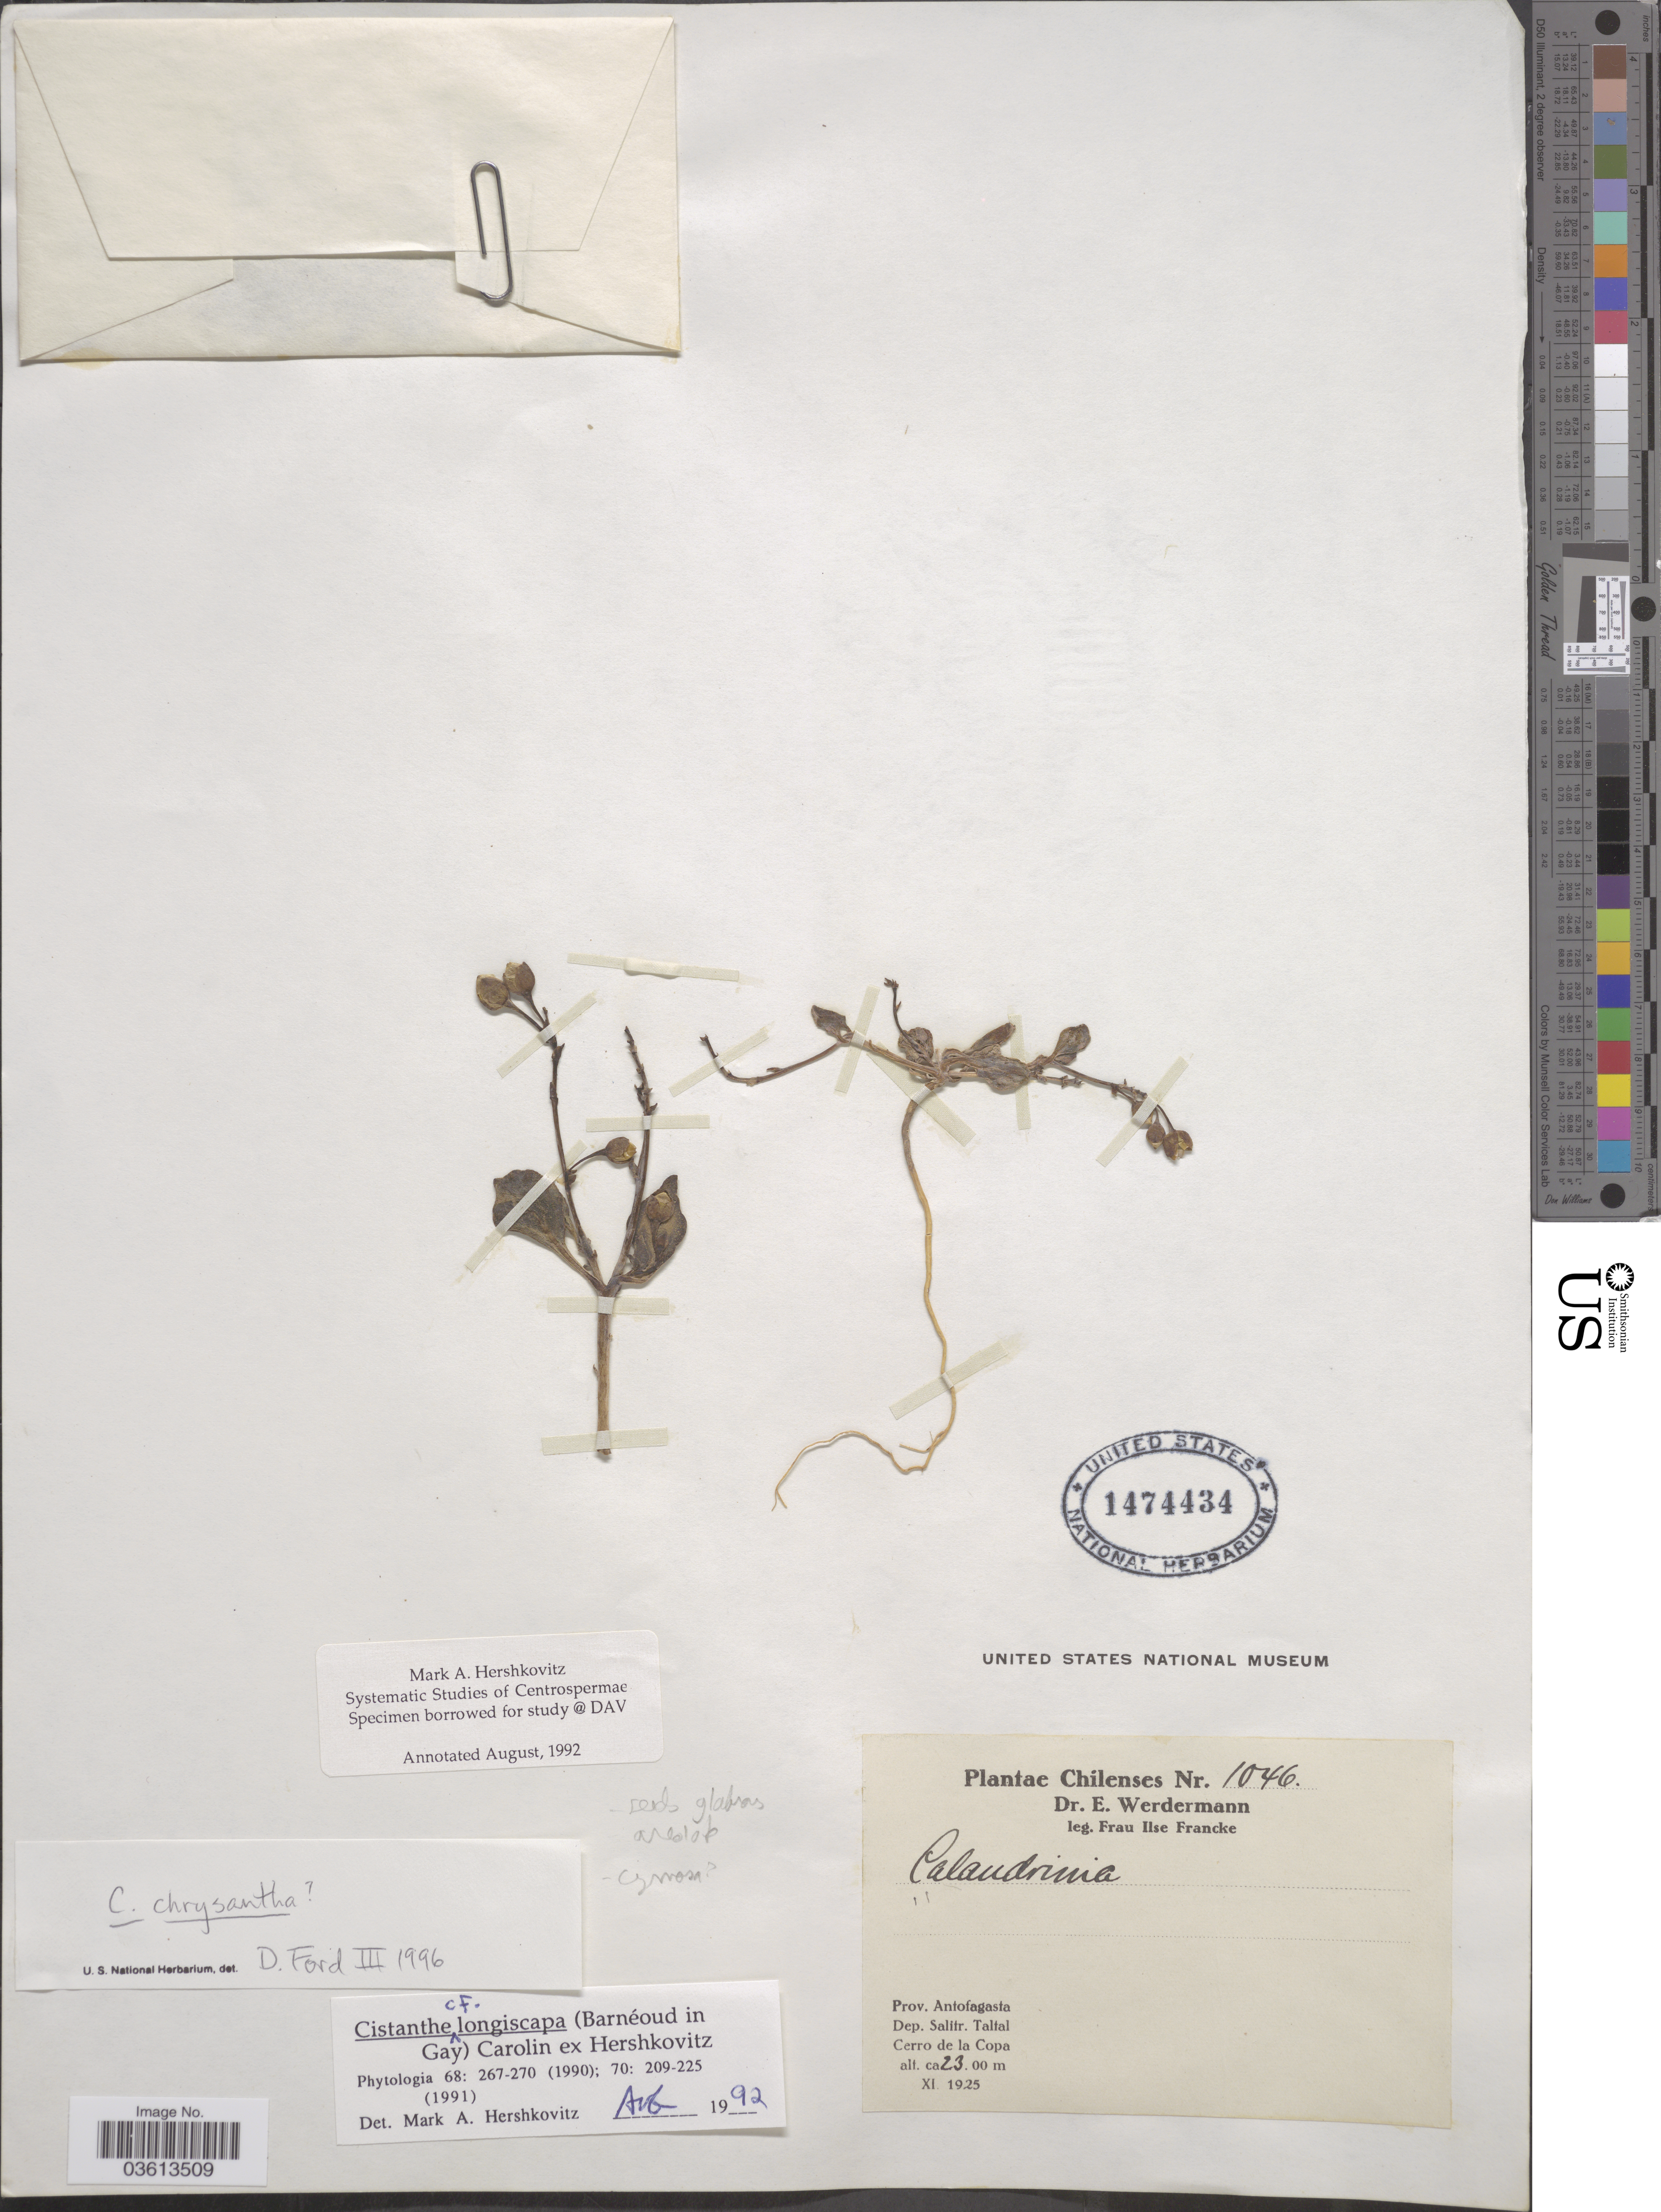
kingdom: Plantae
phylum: Tracheophyta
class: Magnoliopsida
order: Caryophyllales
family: Montiaceae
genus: Cistanthe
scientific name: Cistanthe sp.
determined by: Strong, Mark T., (BOT), Smithsonian Institution - National Museum of Natural History (UNITED STATES)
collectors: E. Werdermann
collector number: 1046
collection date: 1925-11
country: Chile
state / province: Antofagasta (II)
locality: Prov. Antofagasta. Dep. Salitr. Taltal. Cerro de la Copa.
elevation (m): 2300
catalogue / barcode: US 1474434